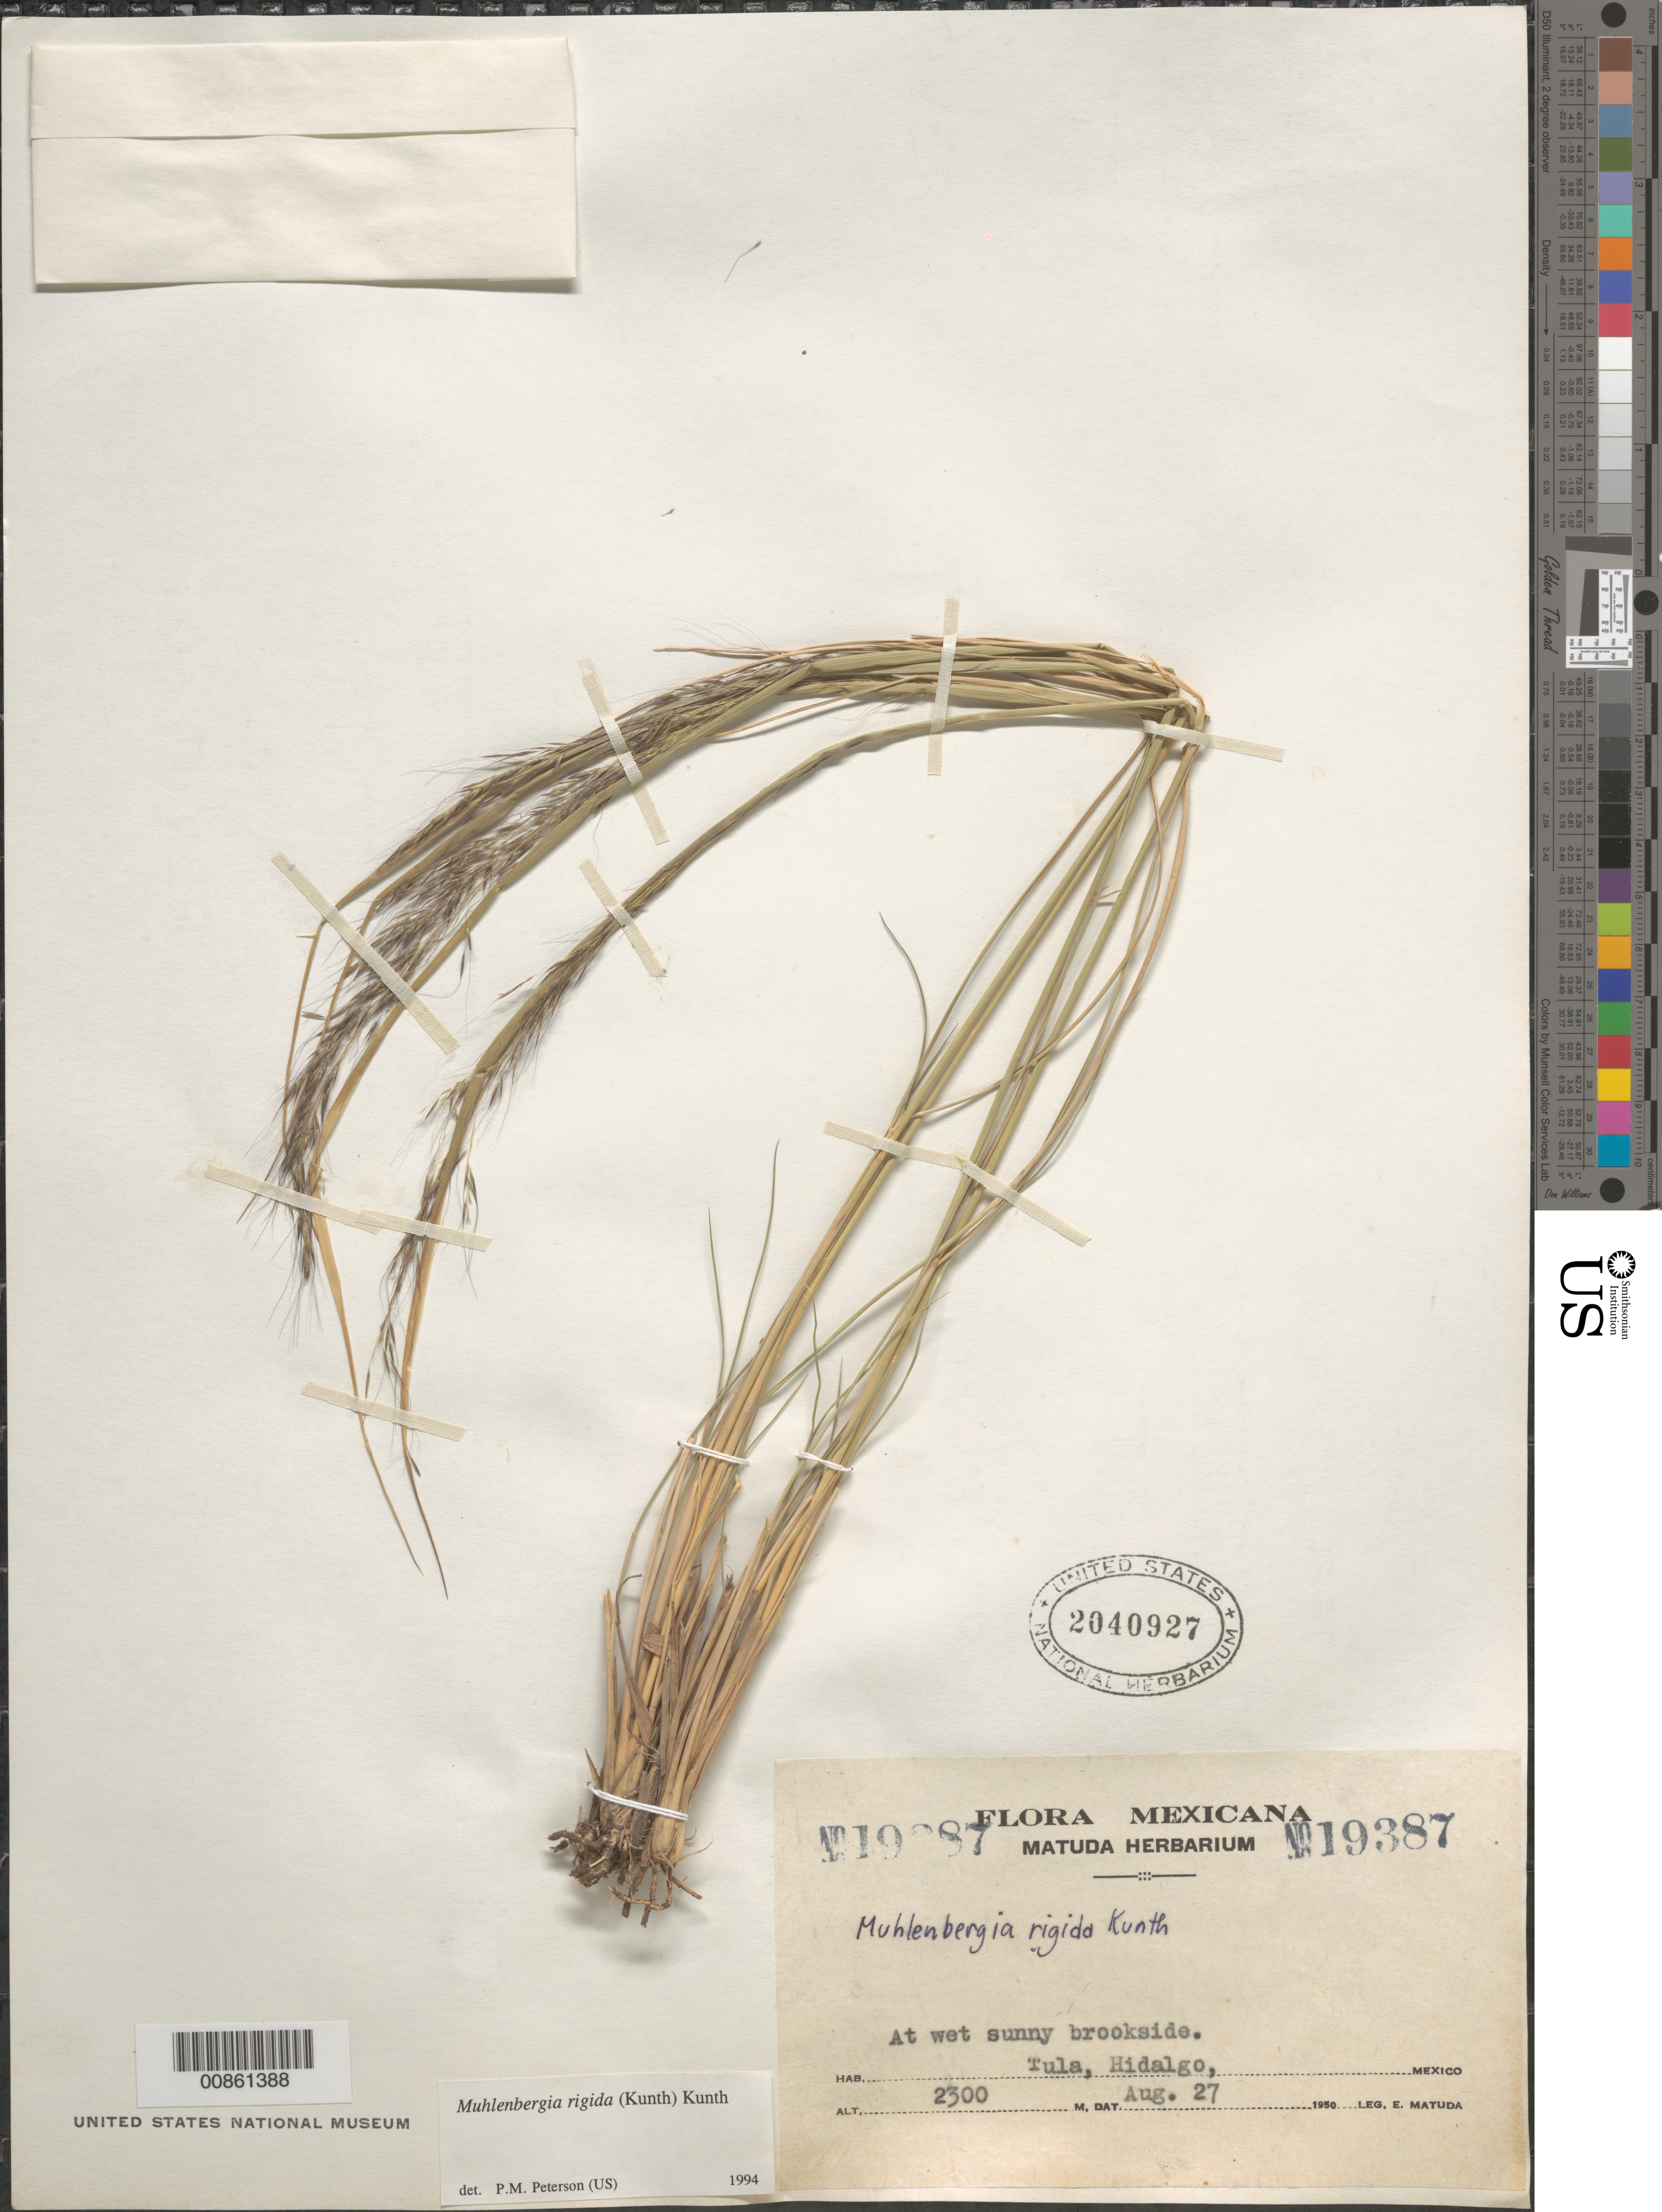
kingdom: Plantae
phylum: Tracheophyta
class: Liliopsida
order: Poales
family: Poaceae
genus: Muhlenbergia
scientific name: Muhlenbergia rigida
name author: (Kunth) Kunth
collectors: E. Matuda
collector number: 19387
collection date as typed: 27 Aug 1960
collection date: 1960-08-27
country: Mexico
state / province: Durango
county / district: Durango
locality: Km 72 carr. Durango-Mazatlán, mpio. Durango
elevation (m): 2300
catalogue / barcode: US 2040927